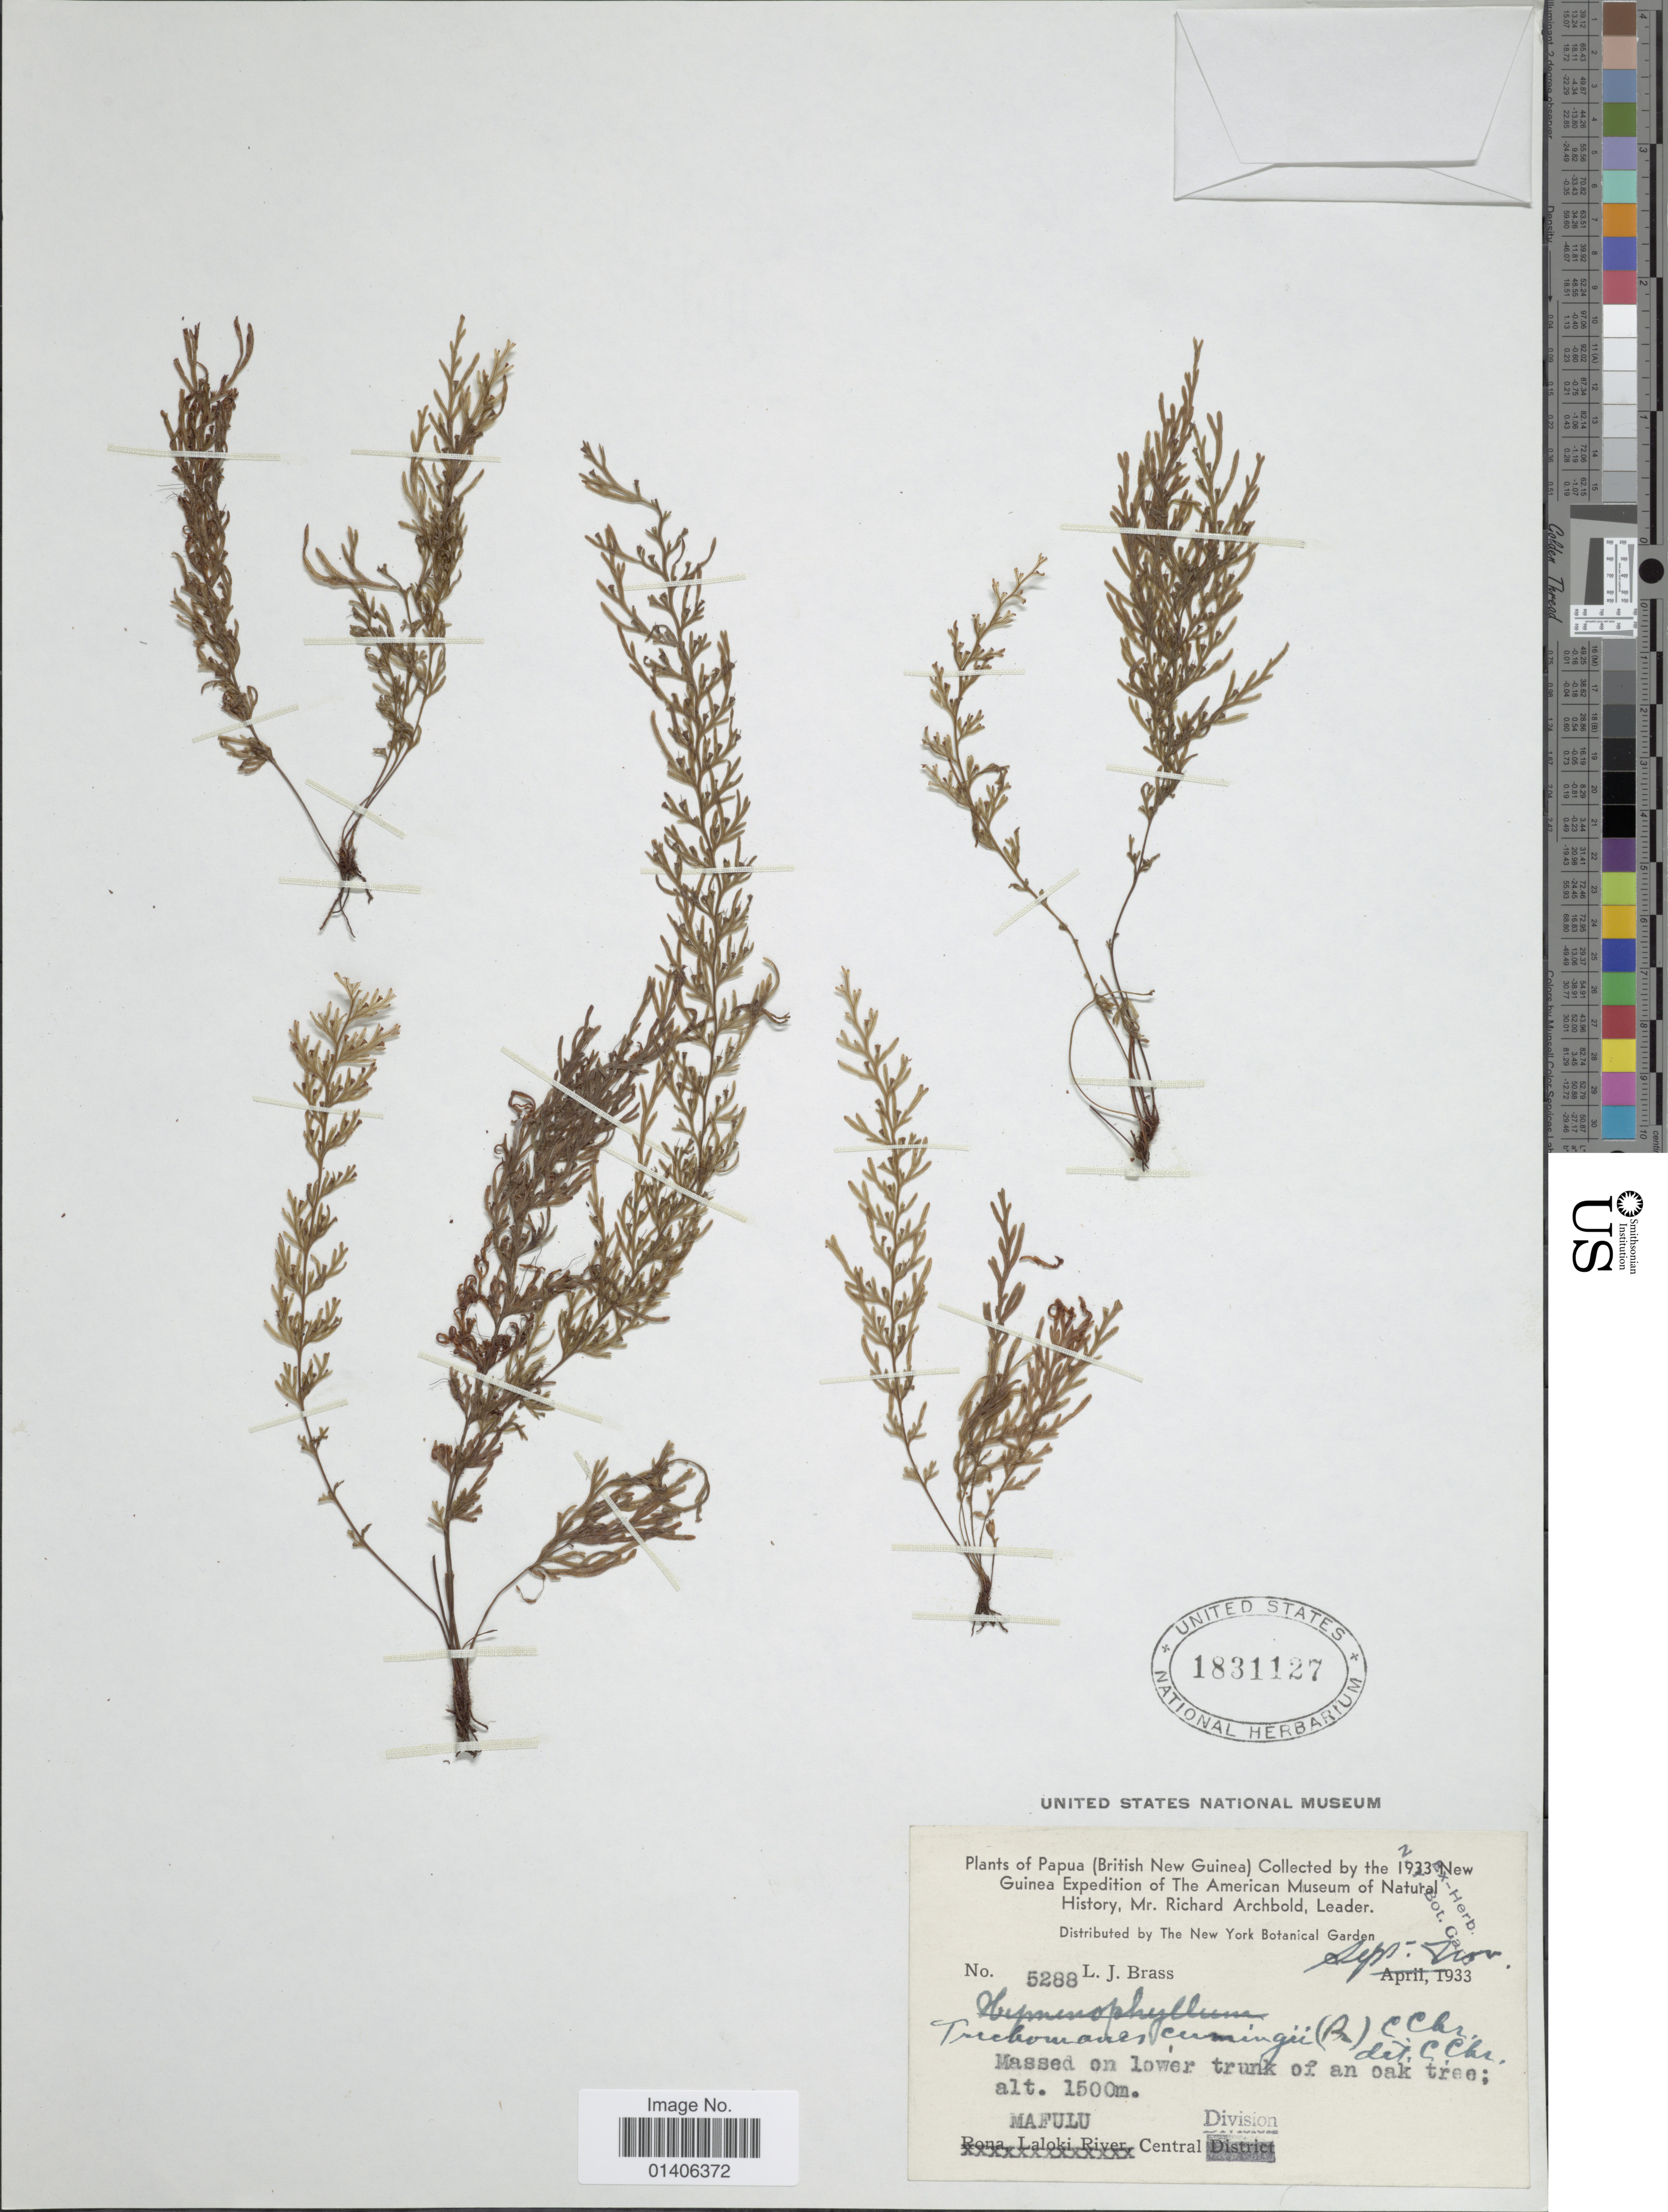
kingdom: Plantae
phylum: Tracheophyta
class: Polypodiopsida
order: Hymenophyllales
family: Hymenophyllaceae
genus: Cephalomanes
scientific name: Cephalomanes cumingii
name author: (C. Presl) K. Iwats.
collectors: L. J. Brass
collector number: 5288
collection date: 1933-09/1933-11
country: Papua New Guinea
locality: Massed on lower trunk of an oak tree, Mafulu, Central Division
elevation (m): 1500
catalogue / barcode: US 1831127